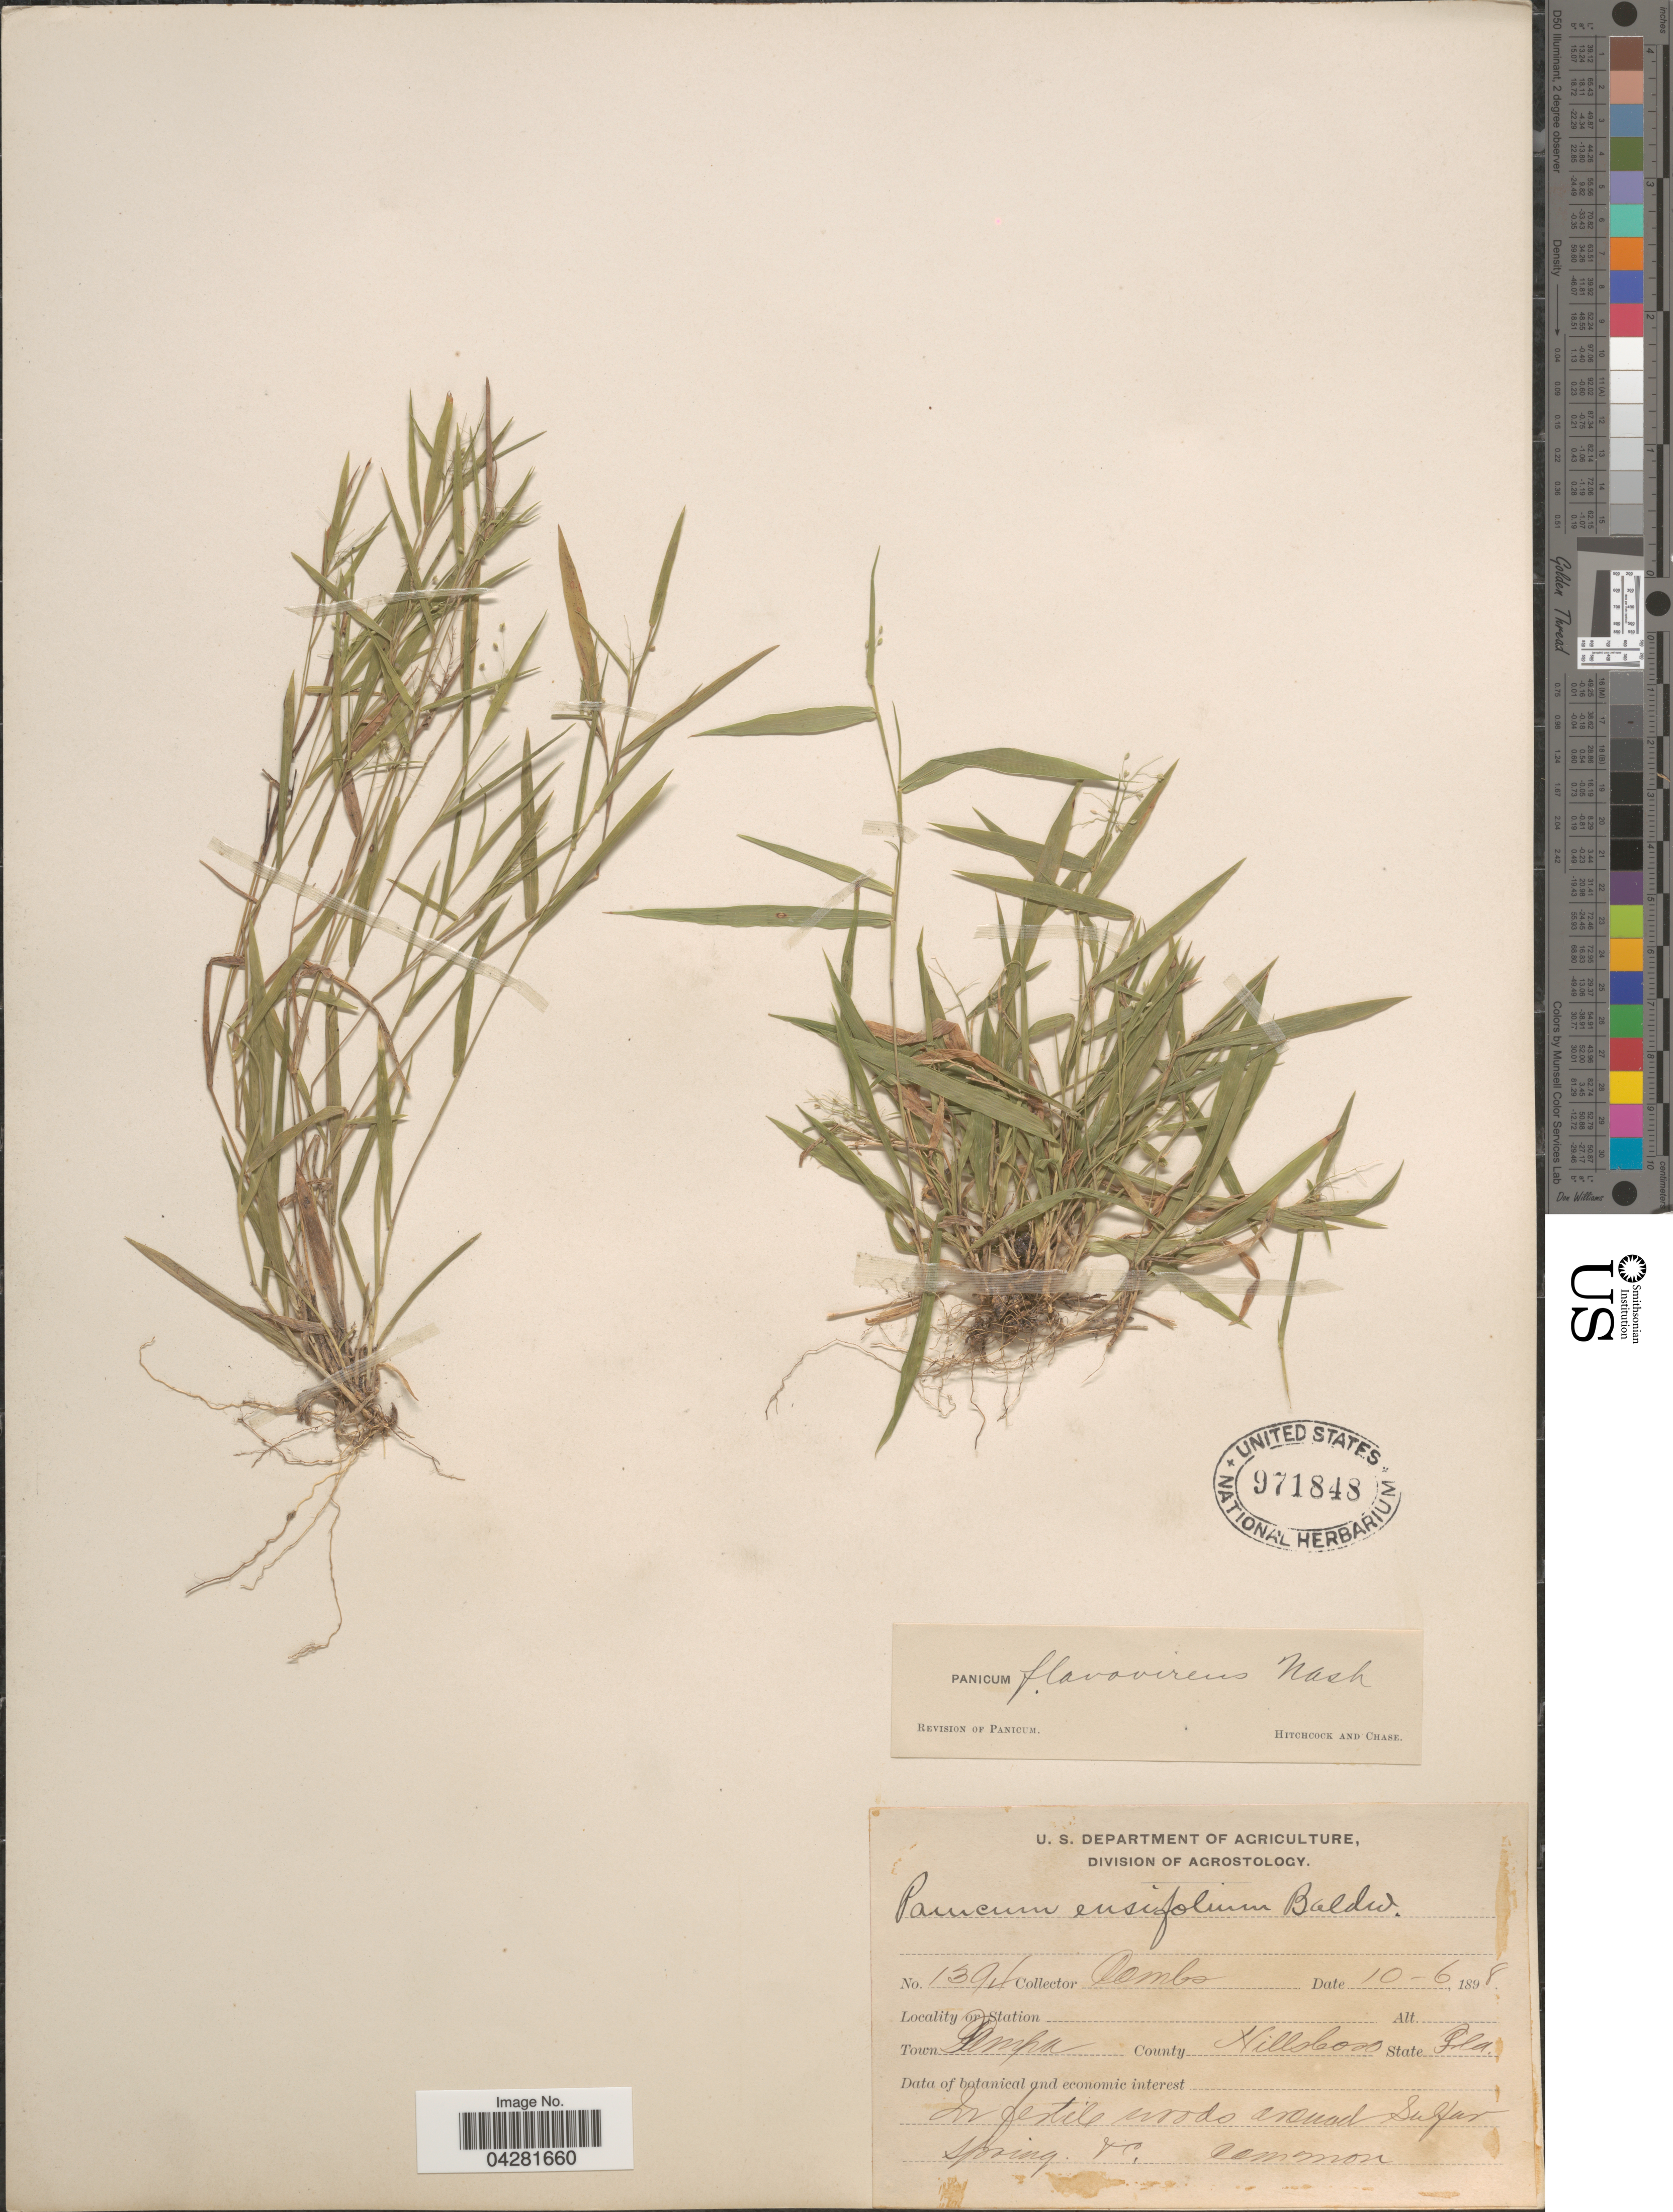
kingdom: Plantae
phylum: Tracheophyta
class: Liliopsida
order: Poales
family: Poaceae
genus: Dichanthelium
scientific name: Dichanthelium ensifolium var. ensifolium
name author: (Baldwin ex Elliot) Gould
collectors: -. Combs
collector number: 1394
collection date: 1898-10-06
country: United States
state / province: Florida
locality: Town Tampa. County Hillsboro.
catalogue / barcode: US 971848